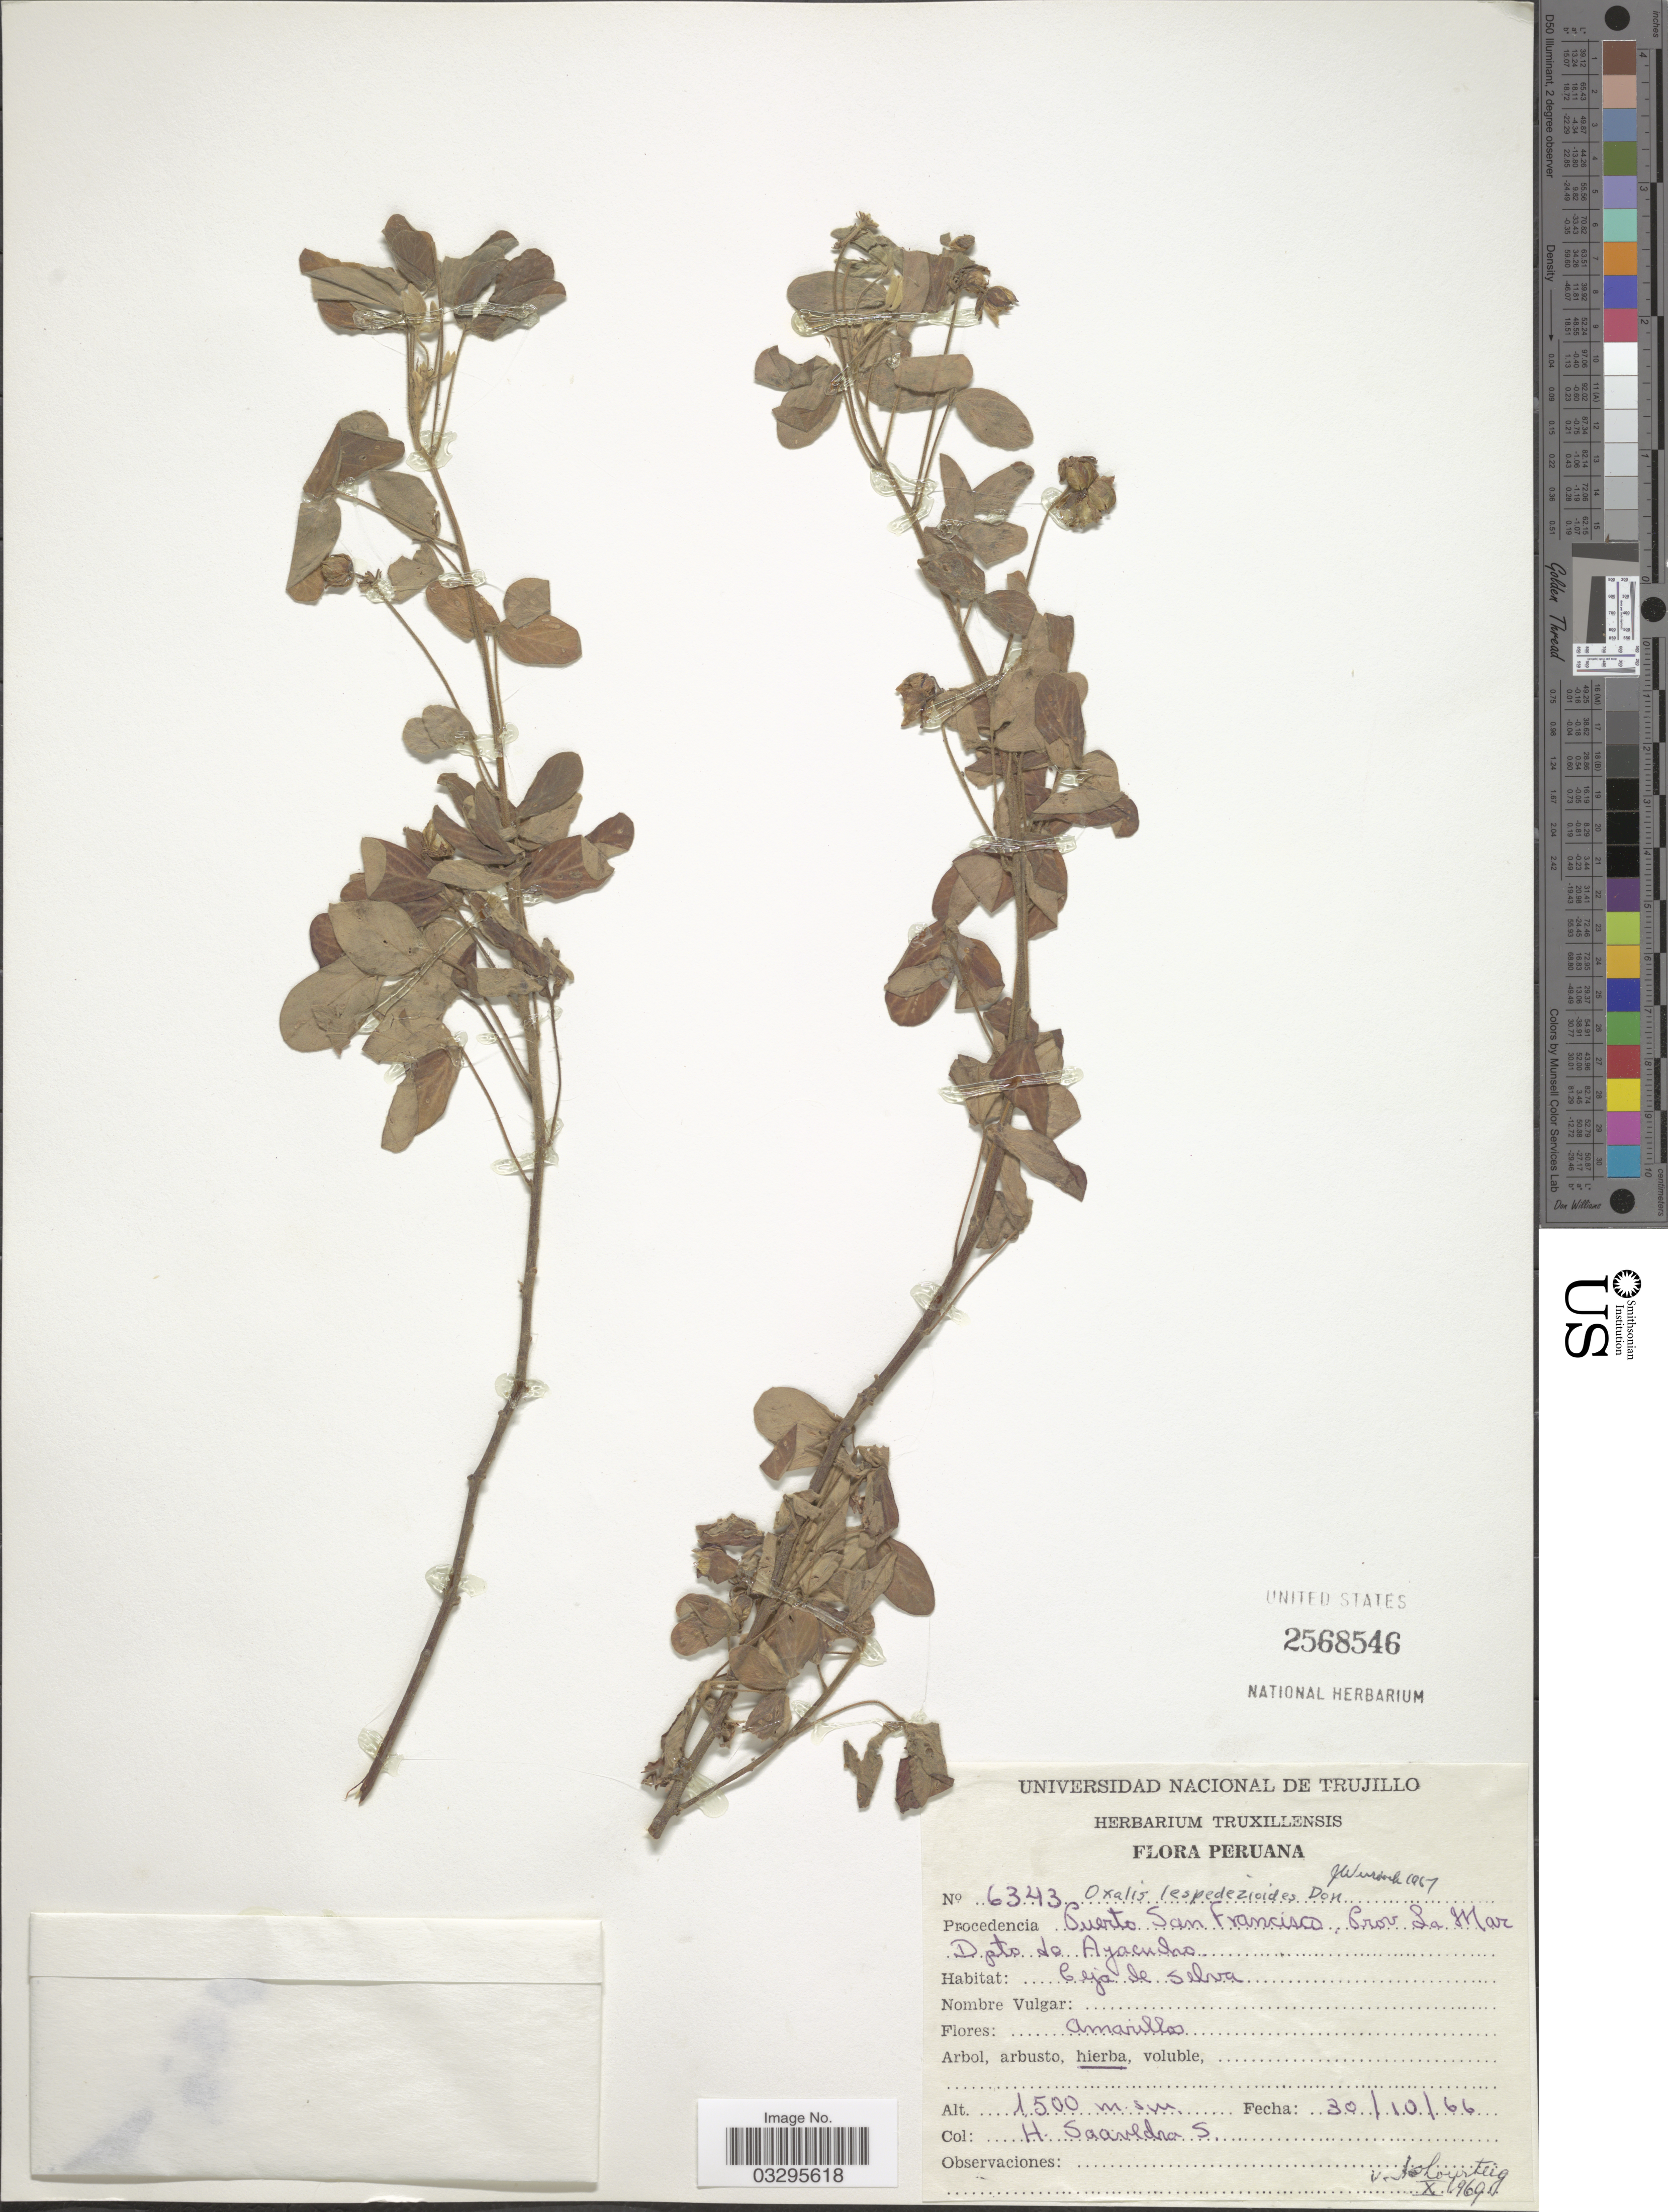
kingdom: Plantae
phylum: Tracheophyta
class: Magnoliopsida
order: Oxalidales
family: Oxalidaceae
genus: Oxalis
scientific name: Oxalis lespedezioides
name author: G. Don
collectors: H. Saavedra S.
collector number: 6343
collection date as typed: Transcribed d/m/y: 30/10/66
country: Peru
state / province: Ayacucho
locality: Procedencia Puerto San Francisco, Prov. La Mar, Dpto. de Ayacucho.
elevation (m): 1500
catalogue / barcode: US 2568546